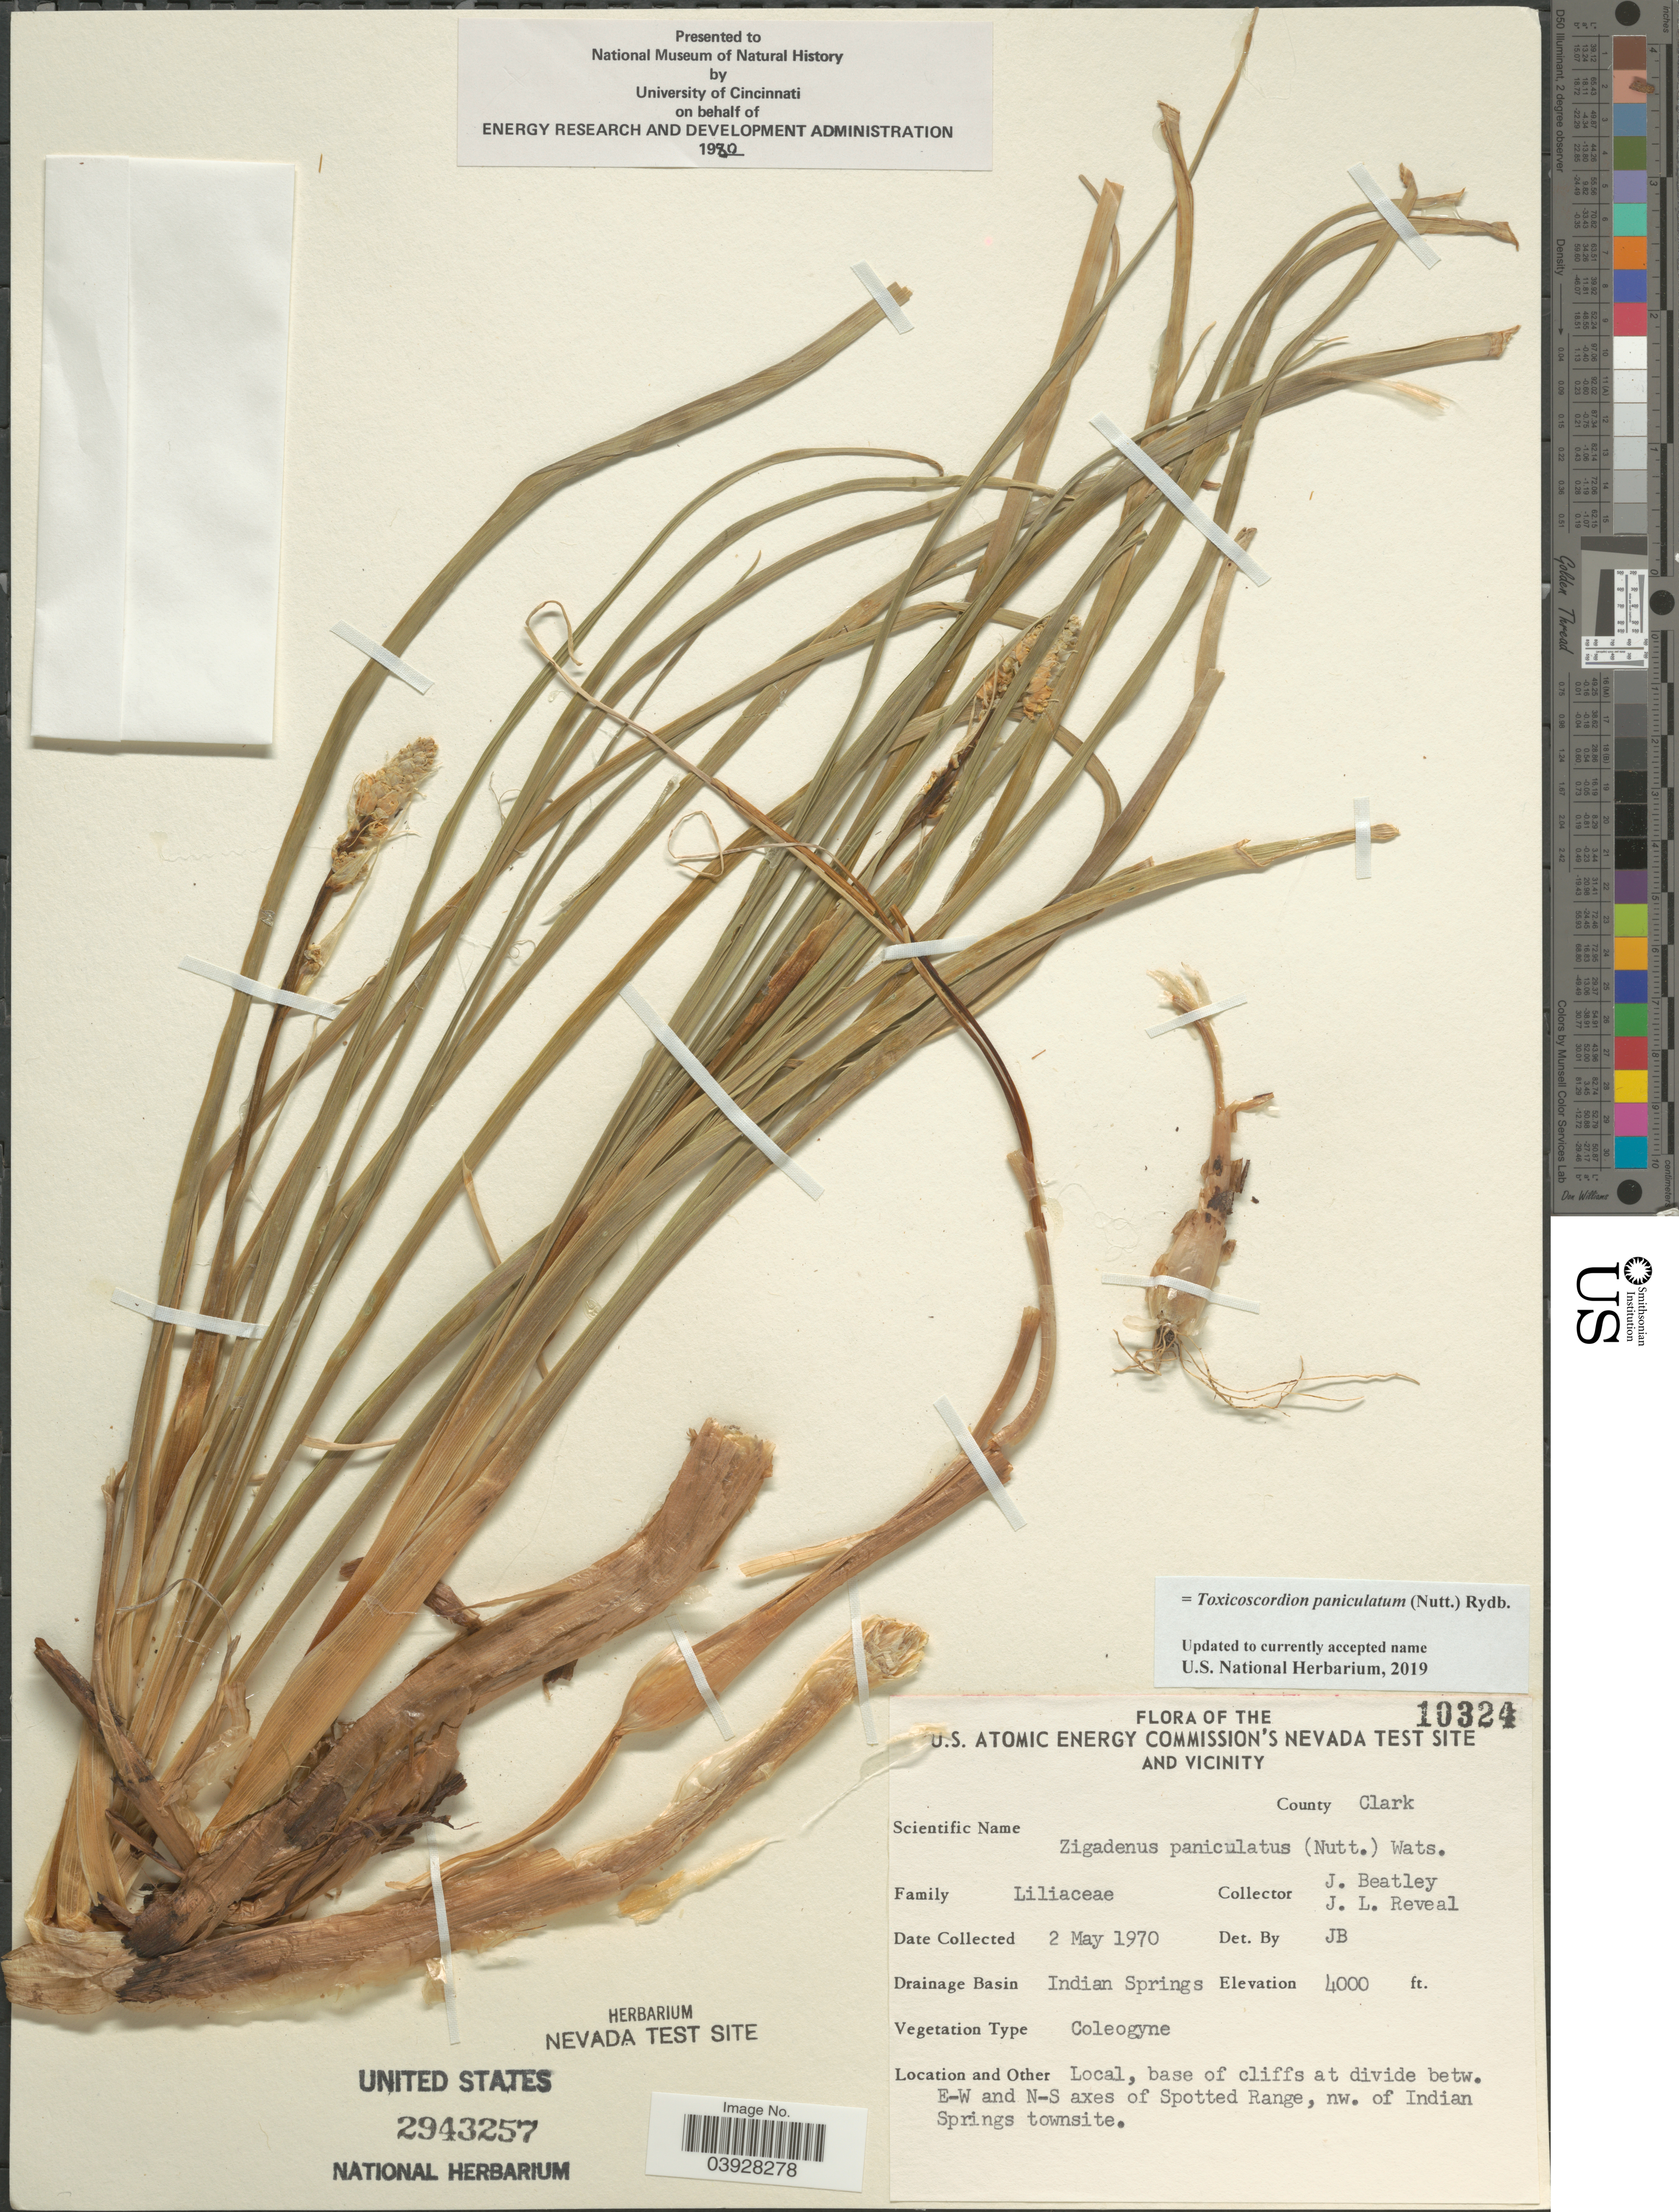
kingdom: Plantae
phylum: Tracheophyta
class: Liliopsida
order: Liliales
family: Melanthiaceae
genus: Toxicoscordion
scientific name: Toxicoscordion paniculatum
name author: (Nutt.) Rydb.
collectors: J. C. Beatley & J. L. Reveal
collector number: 10324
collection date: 1970-05-02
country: United States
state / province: Nevada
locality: U.S. Atomic Energy Commission's Nevada Test Site and Vicinity. County Clark. Drainage Basin Indian Springs, base of cliffs, at divide betw. E-W and N-S axes of Spotted Range, nw. of Indian Springs townsite.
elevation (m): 1219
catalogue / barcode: US 2943257